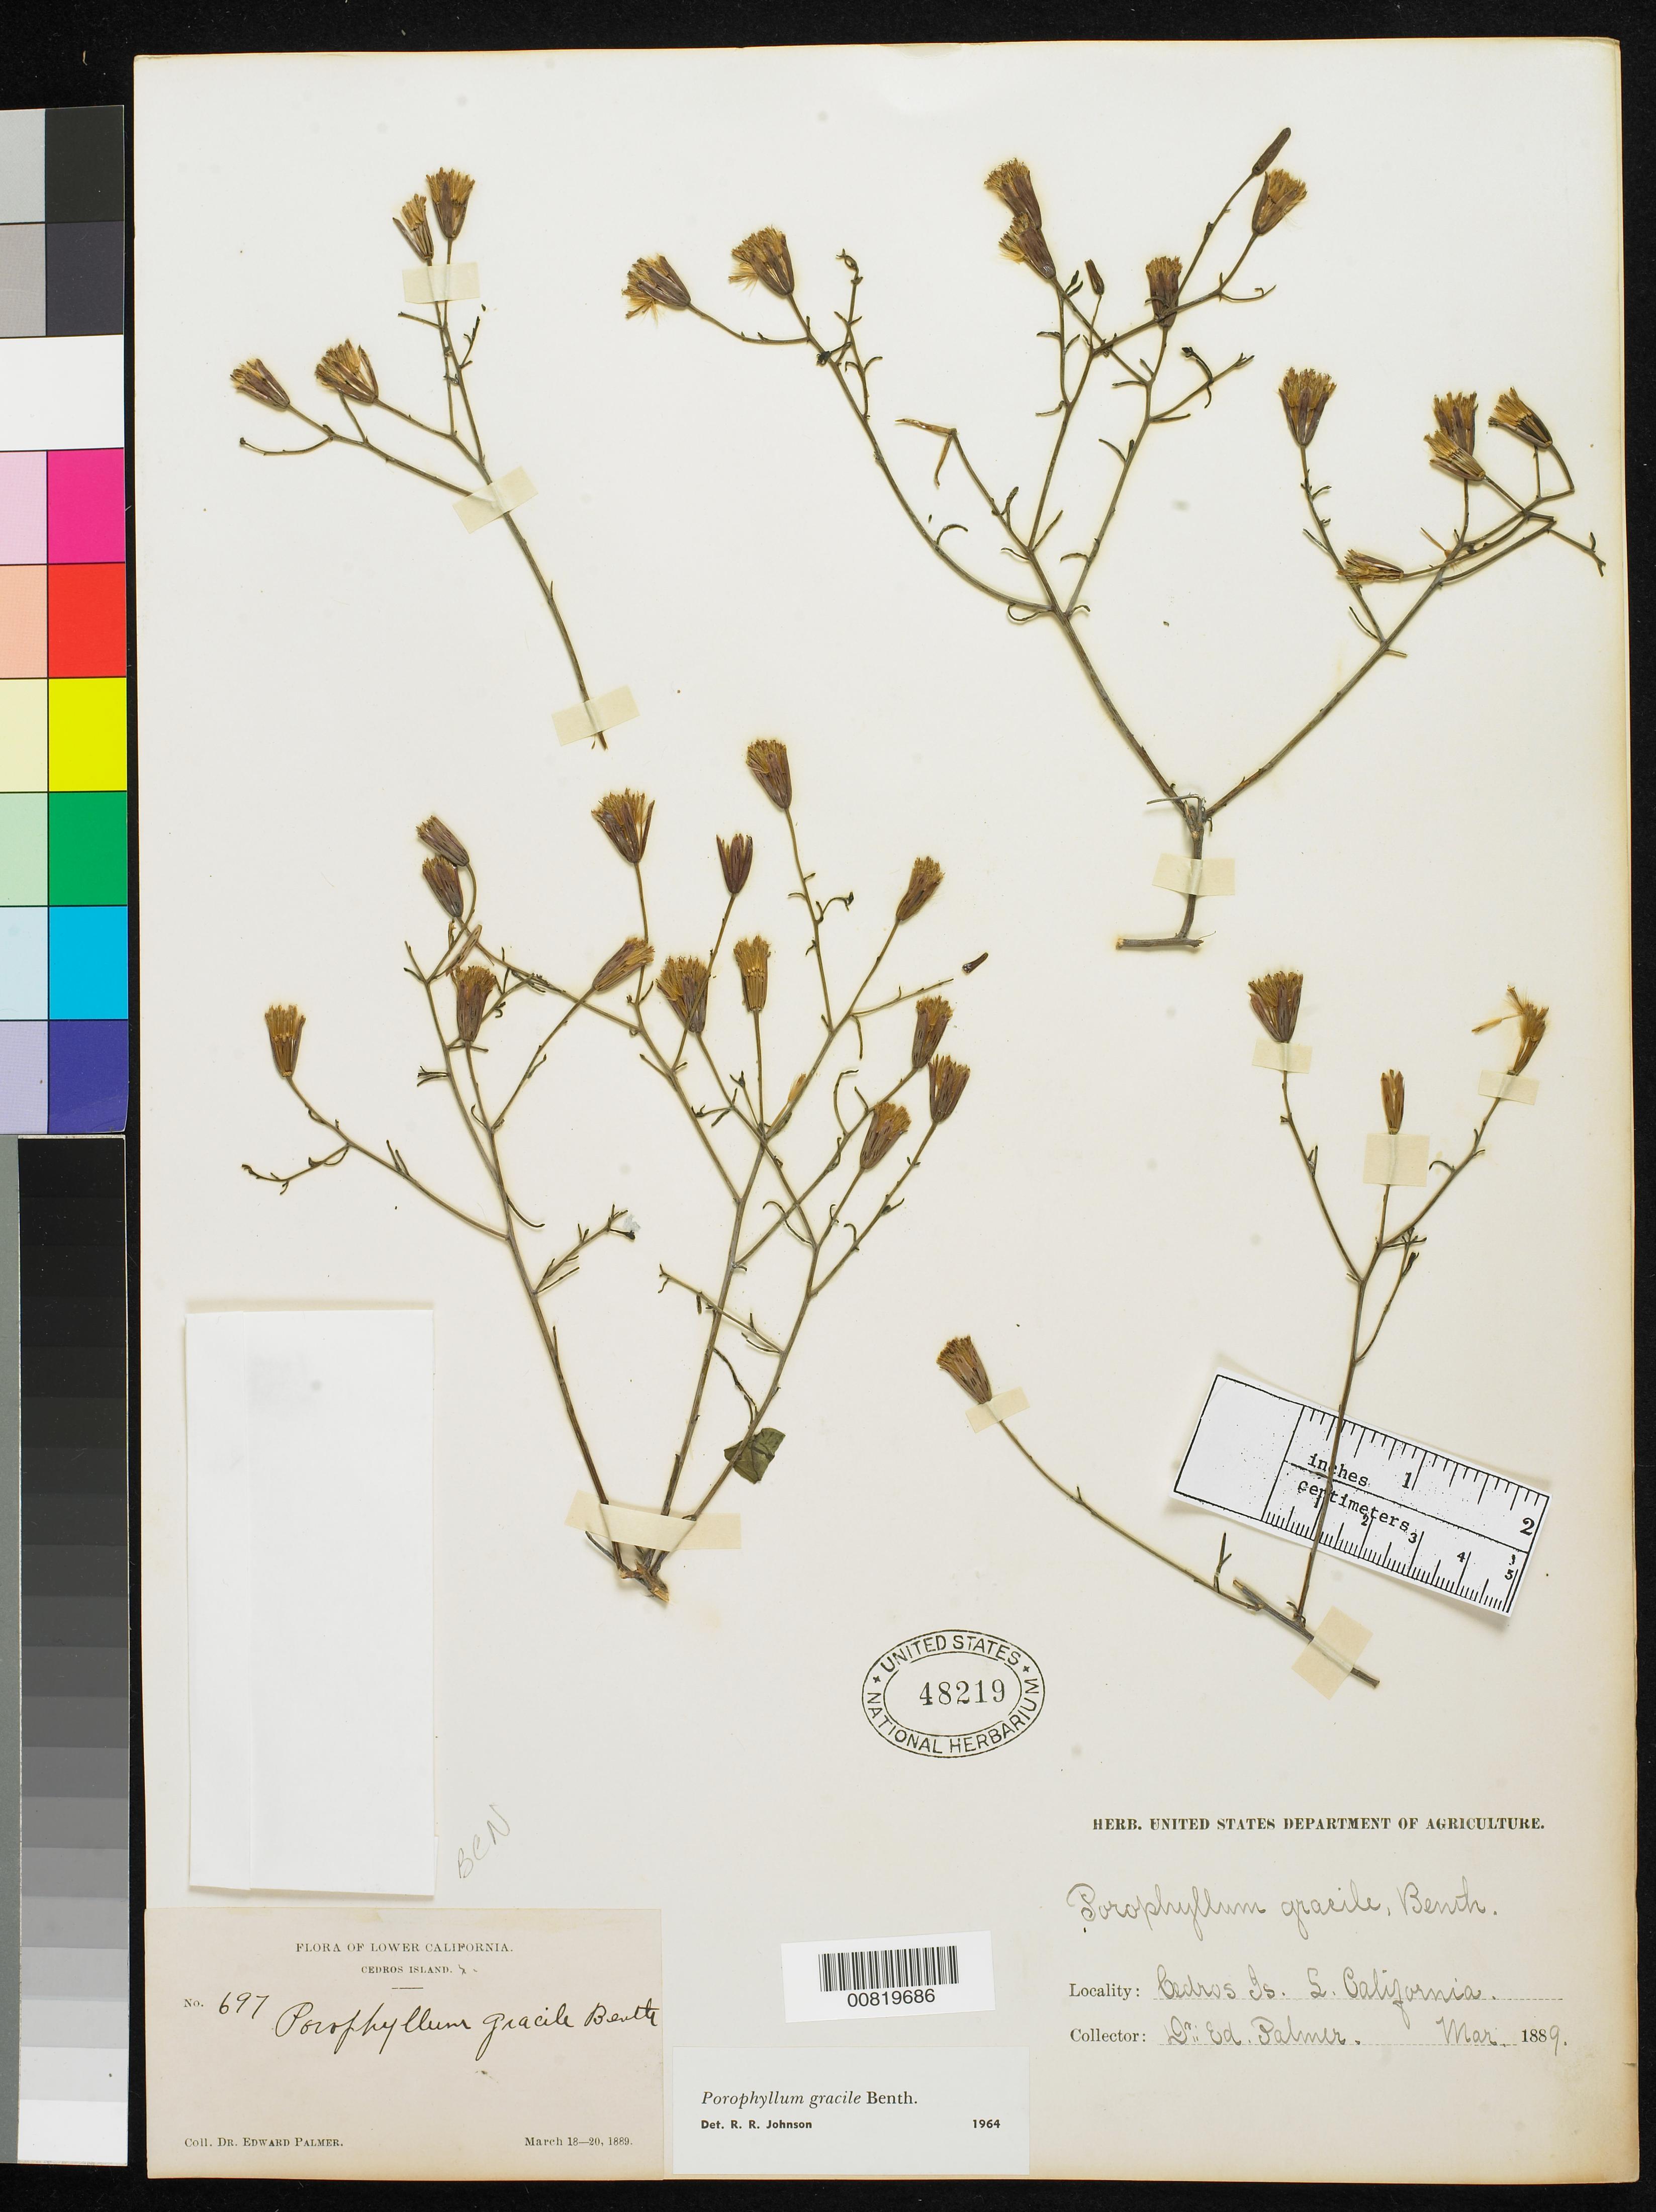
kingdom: Plantae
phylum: Tracheophyta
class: Magnoliopsida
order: Asterales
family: Asteraceae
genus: Porophyllum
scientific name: Porophyllum gracile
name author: Benth.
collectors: E. Palmer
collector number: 697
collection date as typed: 18 Mar 1889 to 20 Mar 1889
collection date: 1889-03-18/1889-03-20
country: Mexico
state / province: Baja California Norte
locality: Cedros Island, Baja California.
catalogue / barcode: US 48219